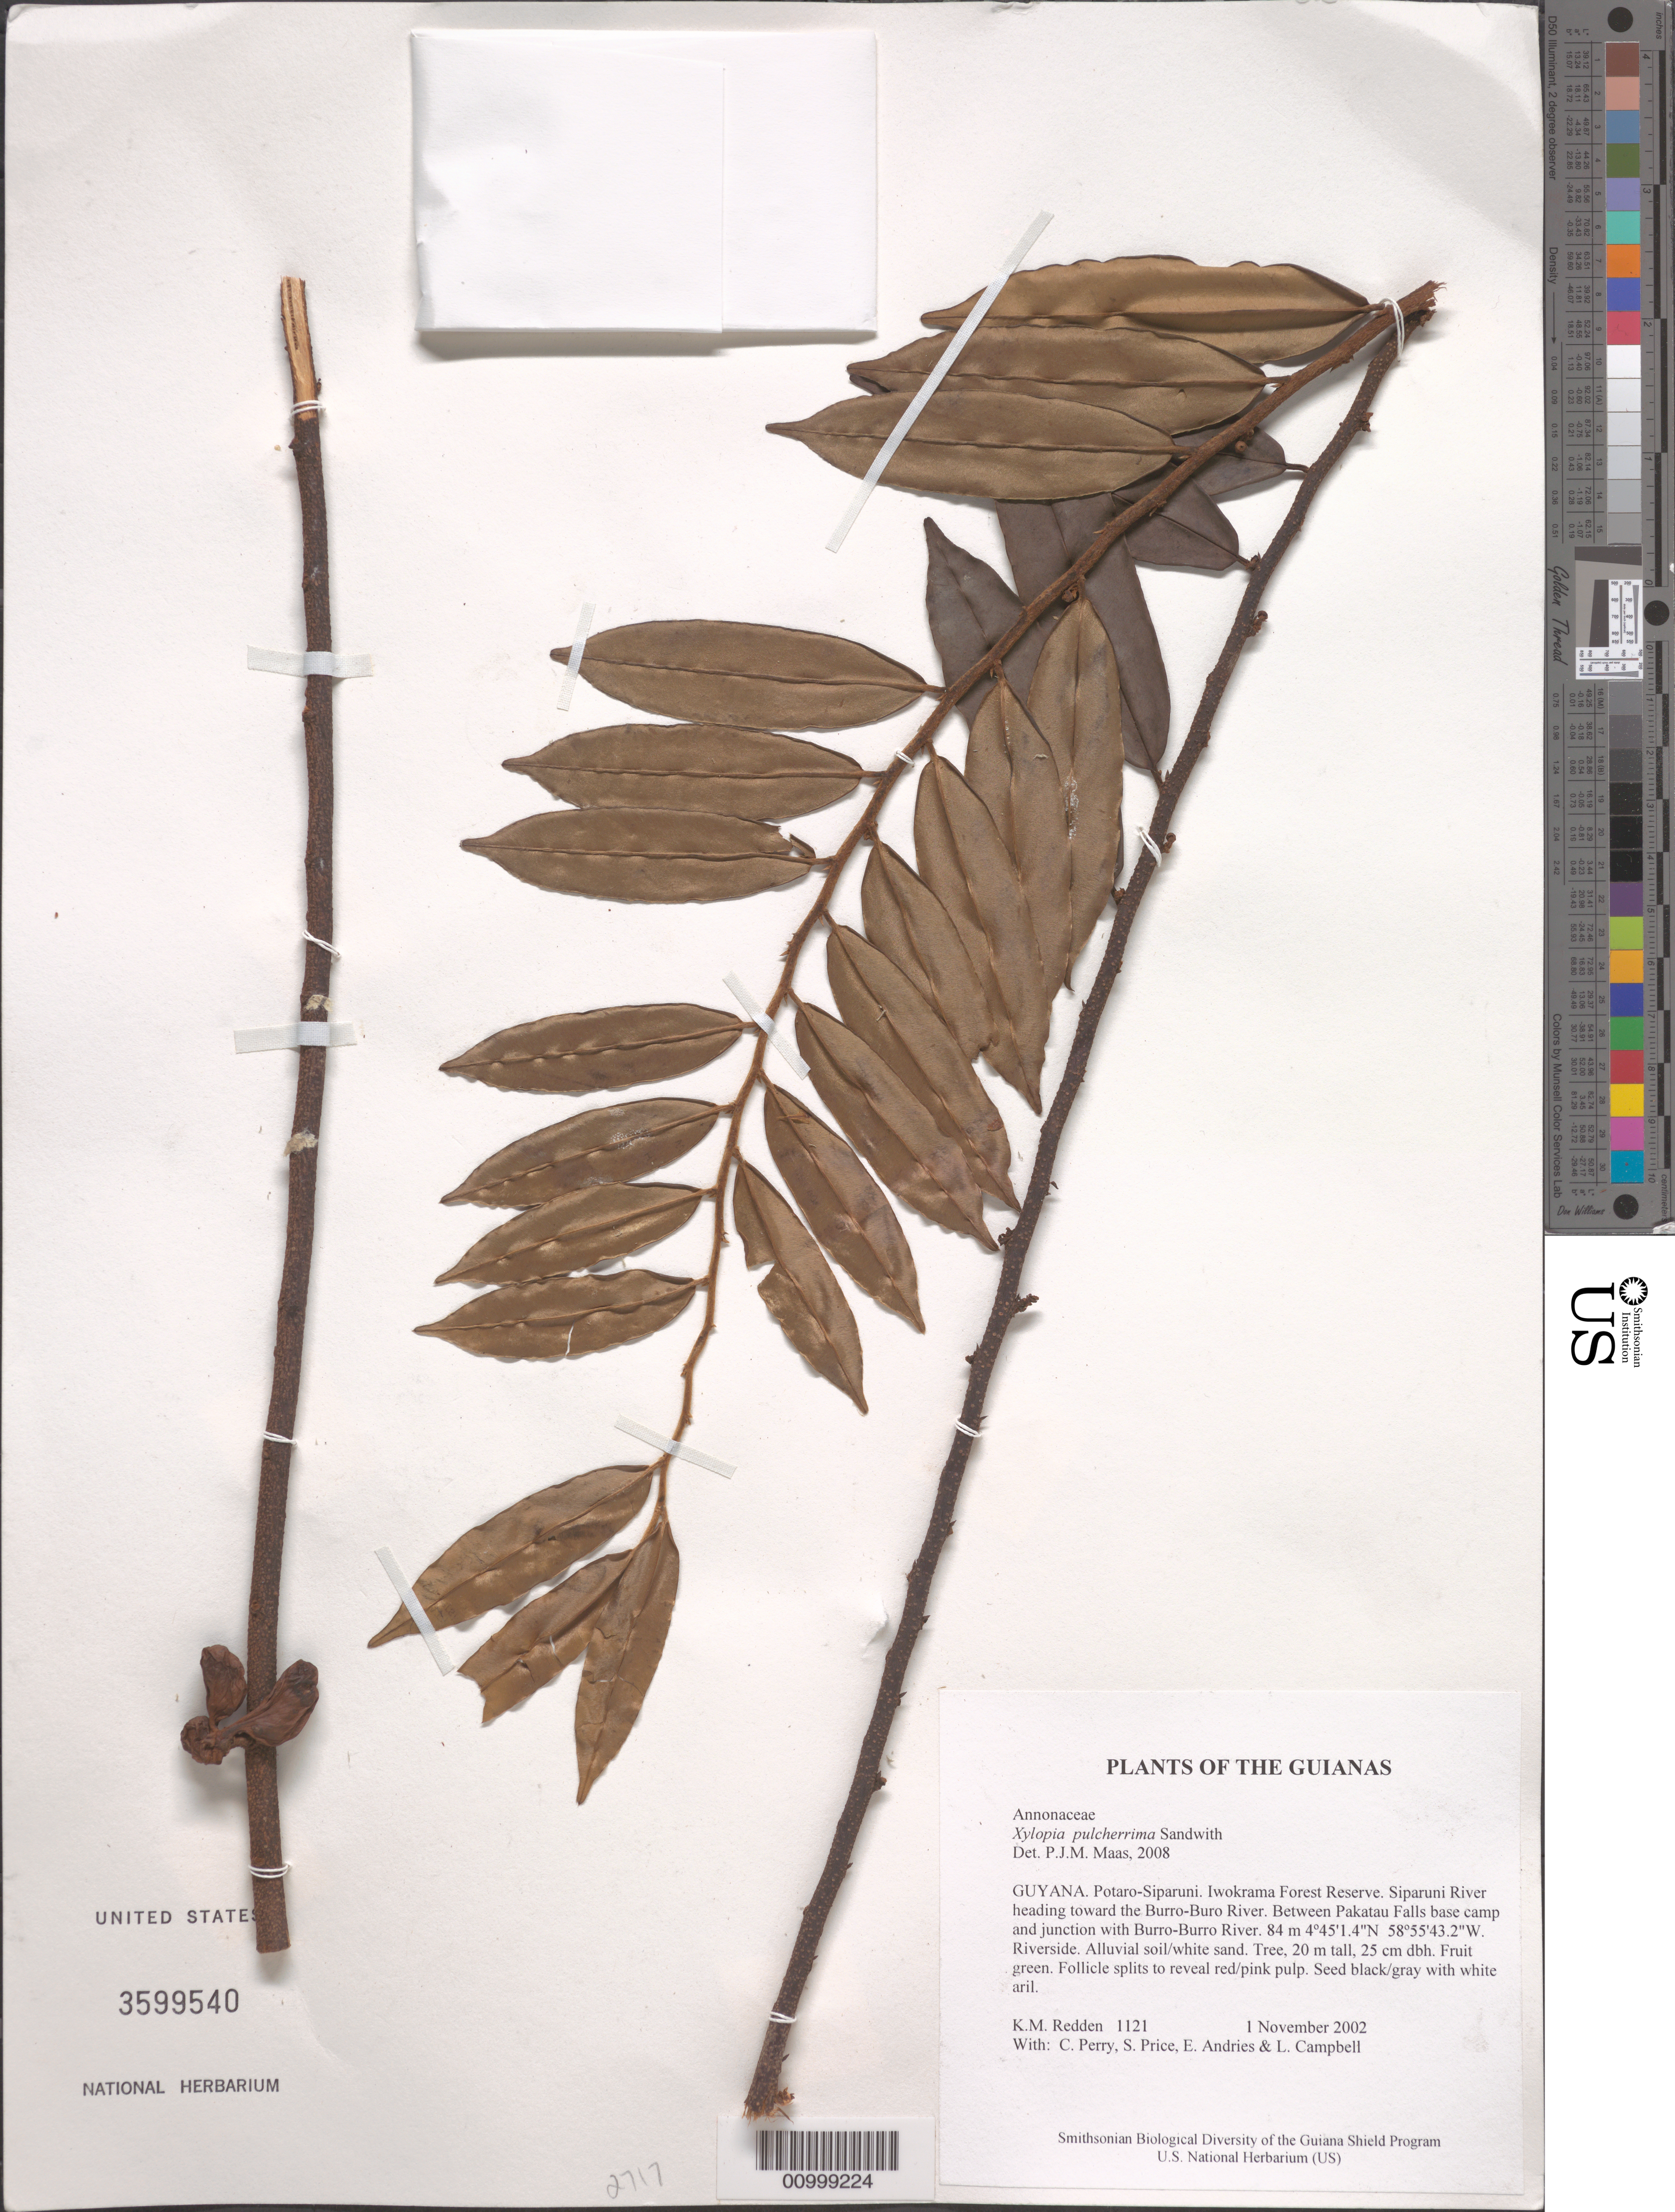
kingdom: Plantae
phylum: Tracheophyta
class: Magnoliopsida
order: Magnoliales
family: Annonaceae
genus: Xylopia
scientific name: Xylopia pulcherrima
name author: Sandwith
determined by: Maas, Paul J. M.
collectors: K. M. Redden, C. Perry, S. Price, E. Andries & L. Campbell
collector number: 1121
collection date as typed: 1 November 2002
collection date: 2002-11-01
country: Guyana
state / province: Potaro-Siparuni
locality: Iwokrama Forest Reserve. Siparuni River heading toward the Burro-Buro River. Between Pakatau Falls base camp and junction with Burro-Burro River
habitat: Riverside. Alluvial soil/white sand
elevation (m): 84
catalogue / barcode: US 3599540